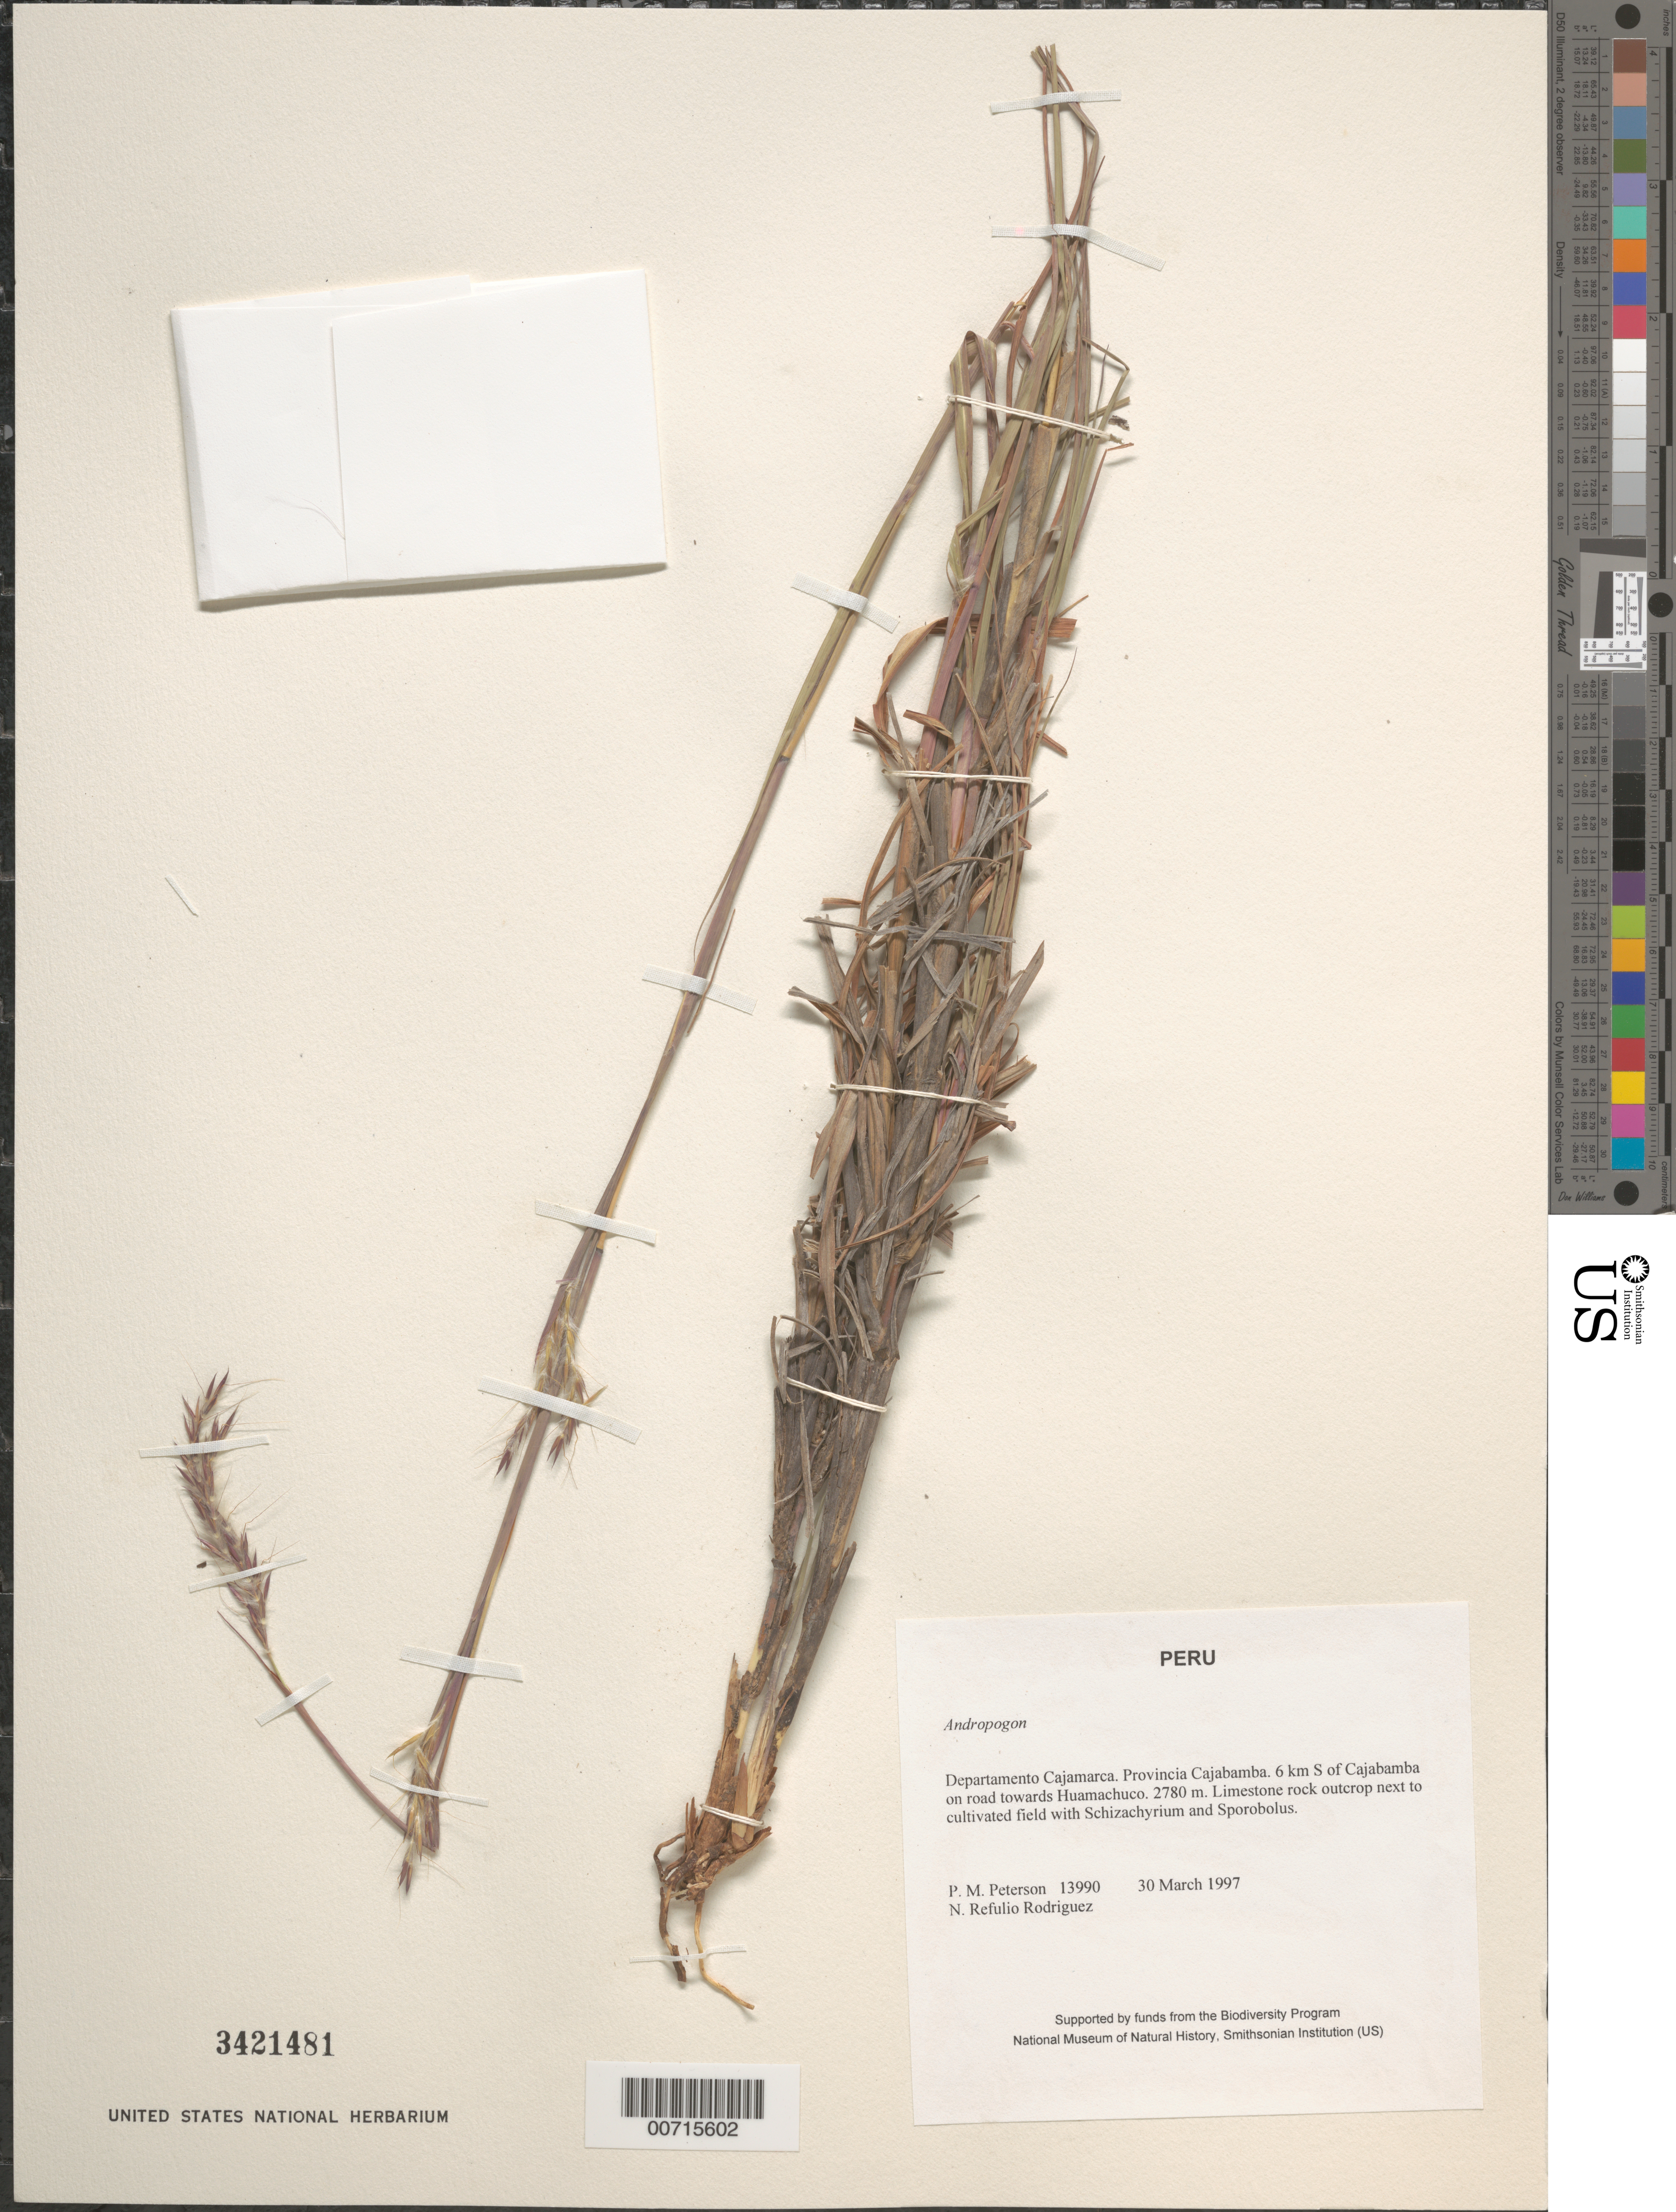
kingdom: Plantae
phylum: Tracheophyta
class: Liliopsida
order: Poales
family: Poaceae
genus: Andropogon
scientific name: Andropogon sp.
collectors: P. M. Peterson & N. Refulio-Rodríguez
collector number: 13990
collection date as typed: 30 Mar 1997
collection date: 1997-03-30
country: Peru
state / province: Cajamarca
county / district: Cajabamba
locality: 6 km S of Cajabamba on road towards Huamachuco.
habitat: Limestone rock outcrop next to cultivated field with Schizachyrium and Sporobolus.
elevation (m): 2780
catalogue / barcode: US 3421481